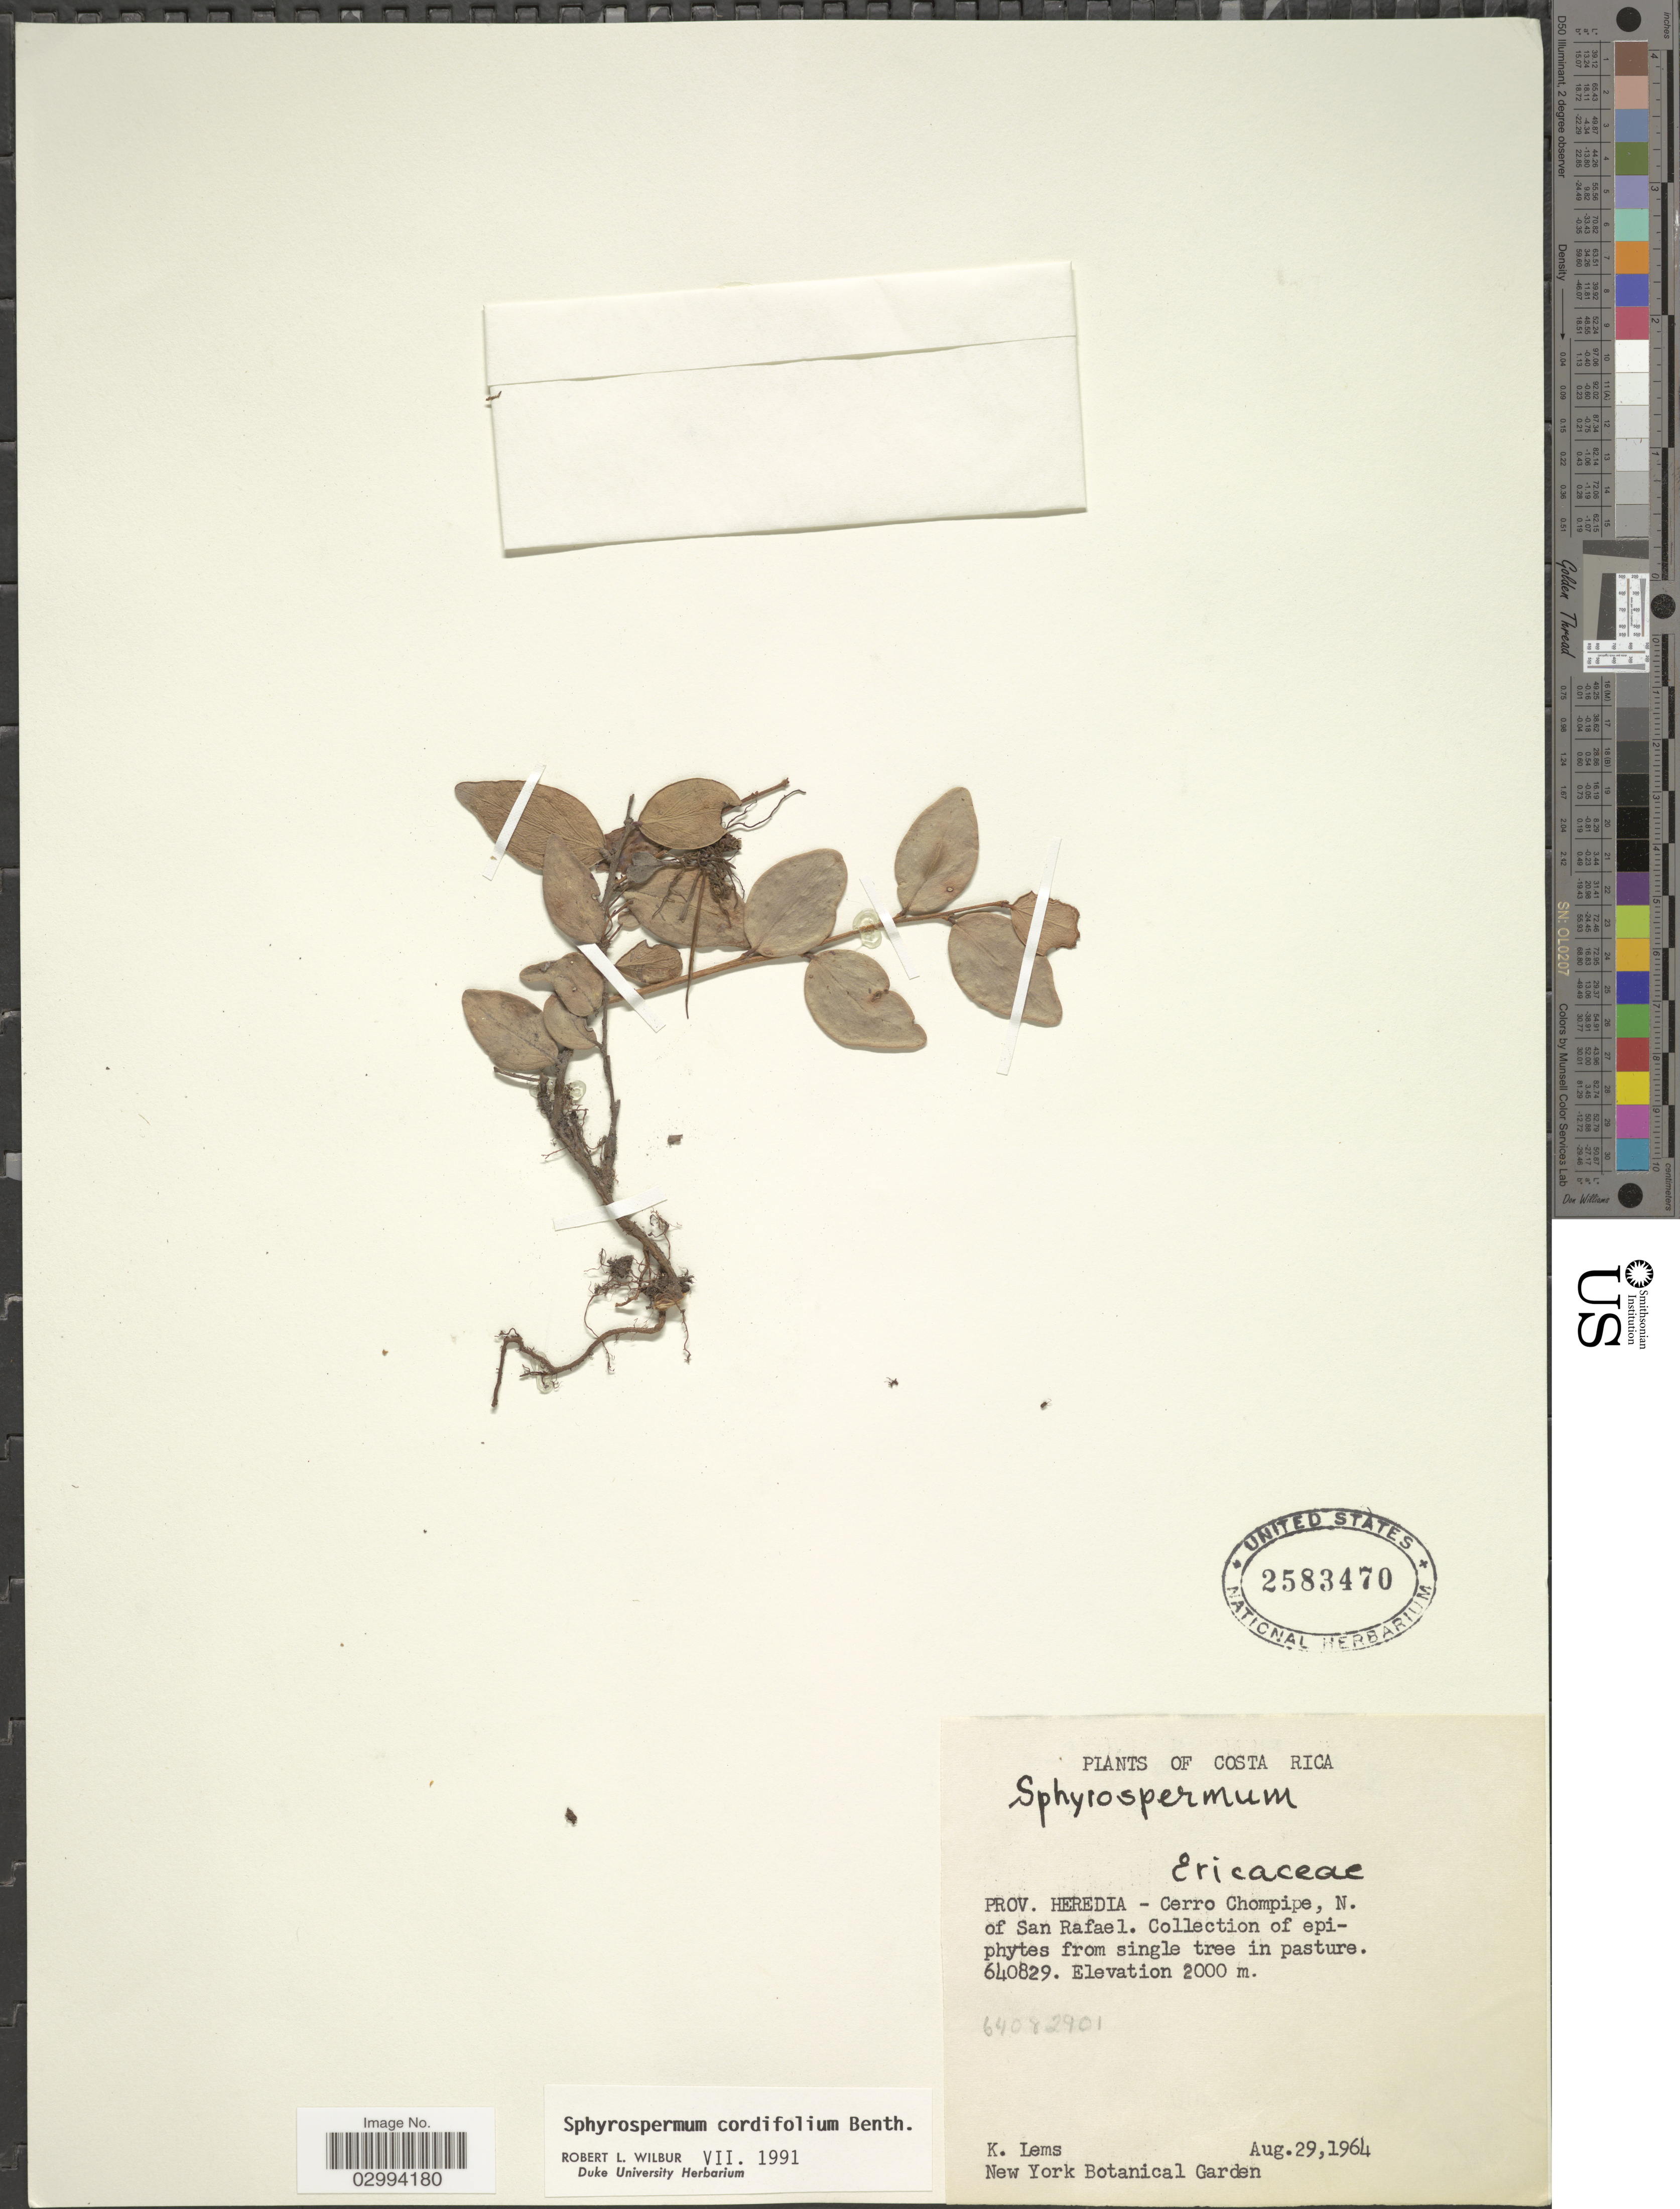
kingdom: Plantae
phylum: Tracheophyta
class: Magnoliopsida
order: Ericales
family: Ericaceae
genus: Sphyrospermum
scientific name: Sphyrospermum cordifolium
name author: Benth.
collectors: K. Lems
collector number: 640829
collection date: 1964-08-29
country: Costa Rica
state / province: Heredia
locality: Cerro Chompipe, N. of San Rafael.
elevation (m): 2000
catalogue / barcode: US 2583470